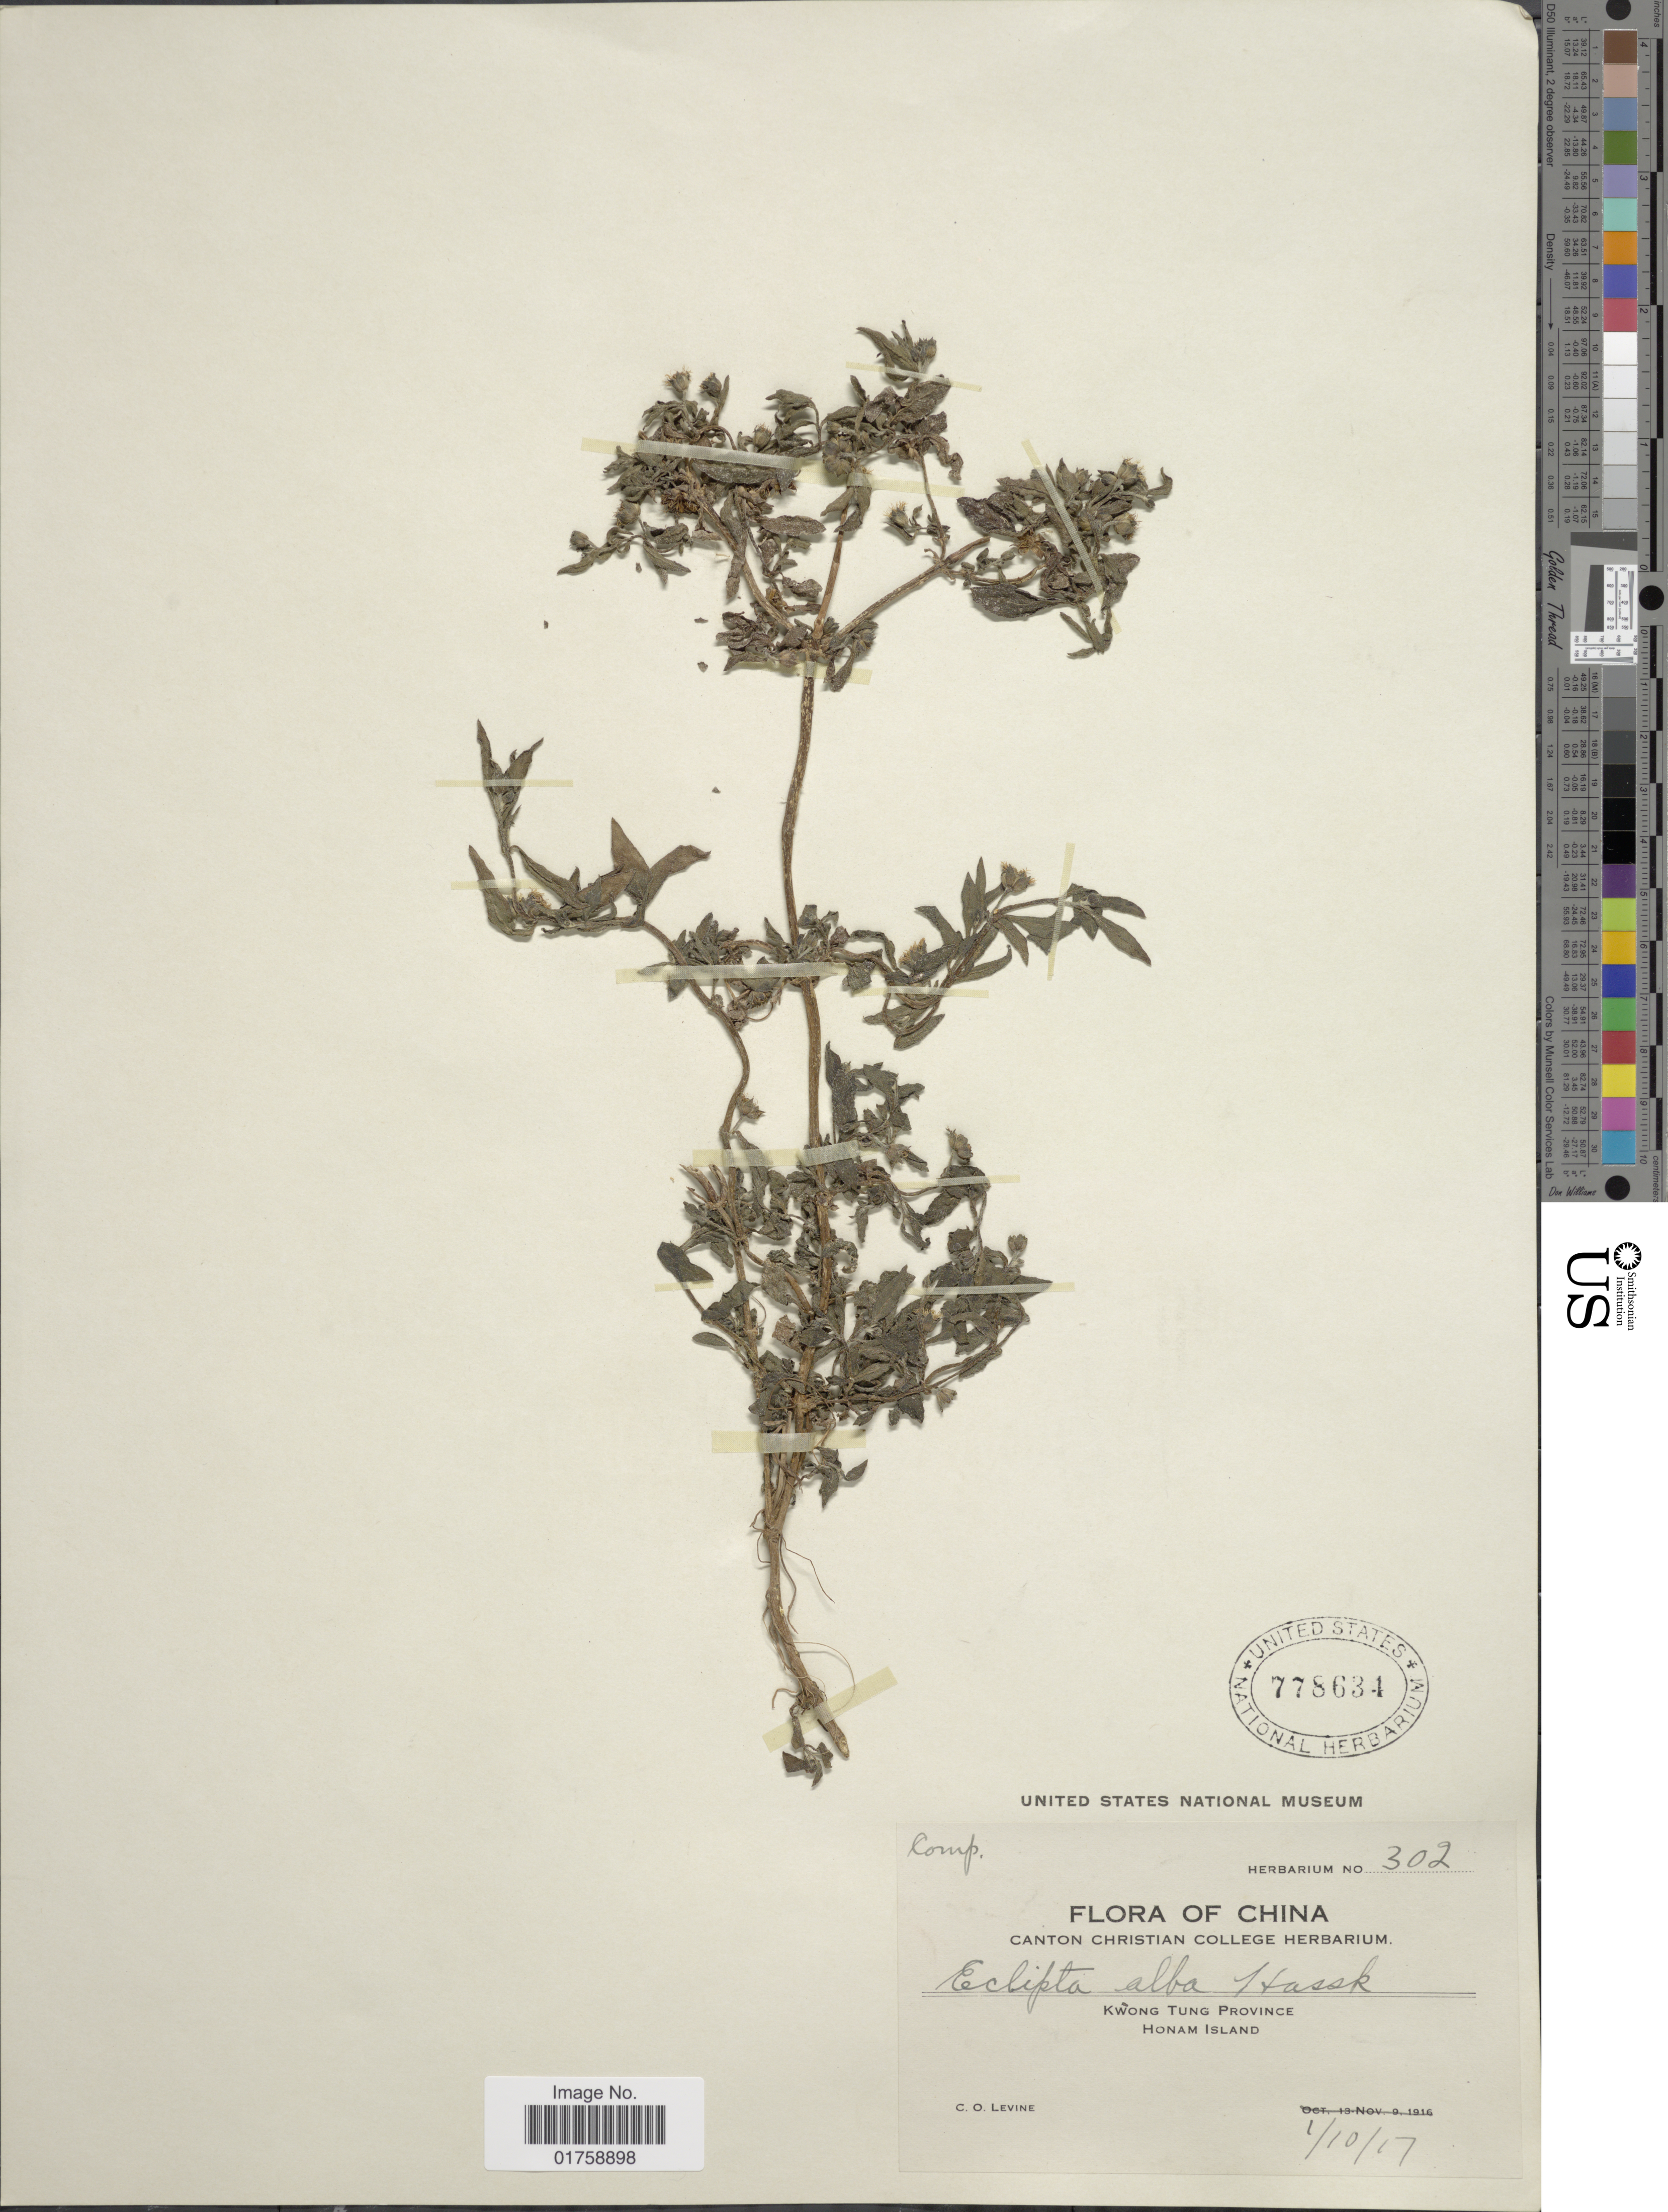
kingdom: Plantae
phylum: Tracheophyta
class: Magnoliopsida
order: Asterales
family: Asteraceae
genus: Eclipta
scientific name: Eclipta prostrata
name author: (L.) L.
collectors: C. O. Levine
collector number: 302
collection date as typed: Transcribed d/m/y: 1/10/17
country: China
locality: Kwong Tung Province. Honum Island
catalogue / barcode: US 778634